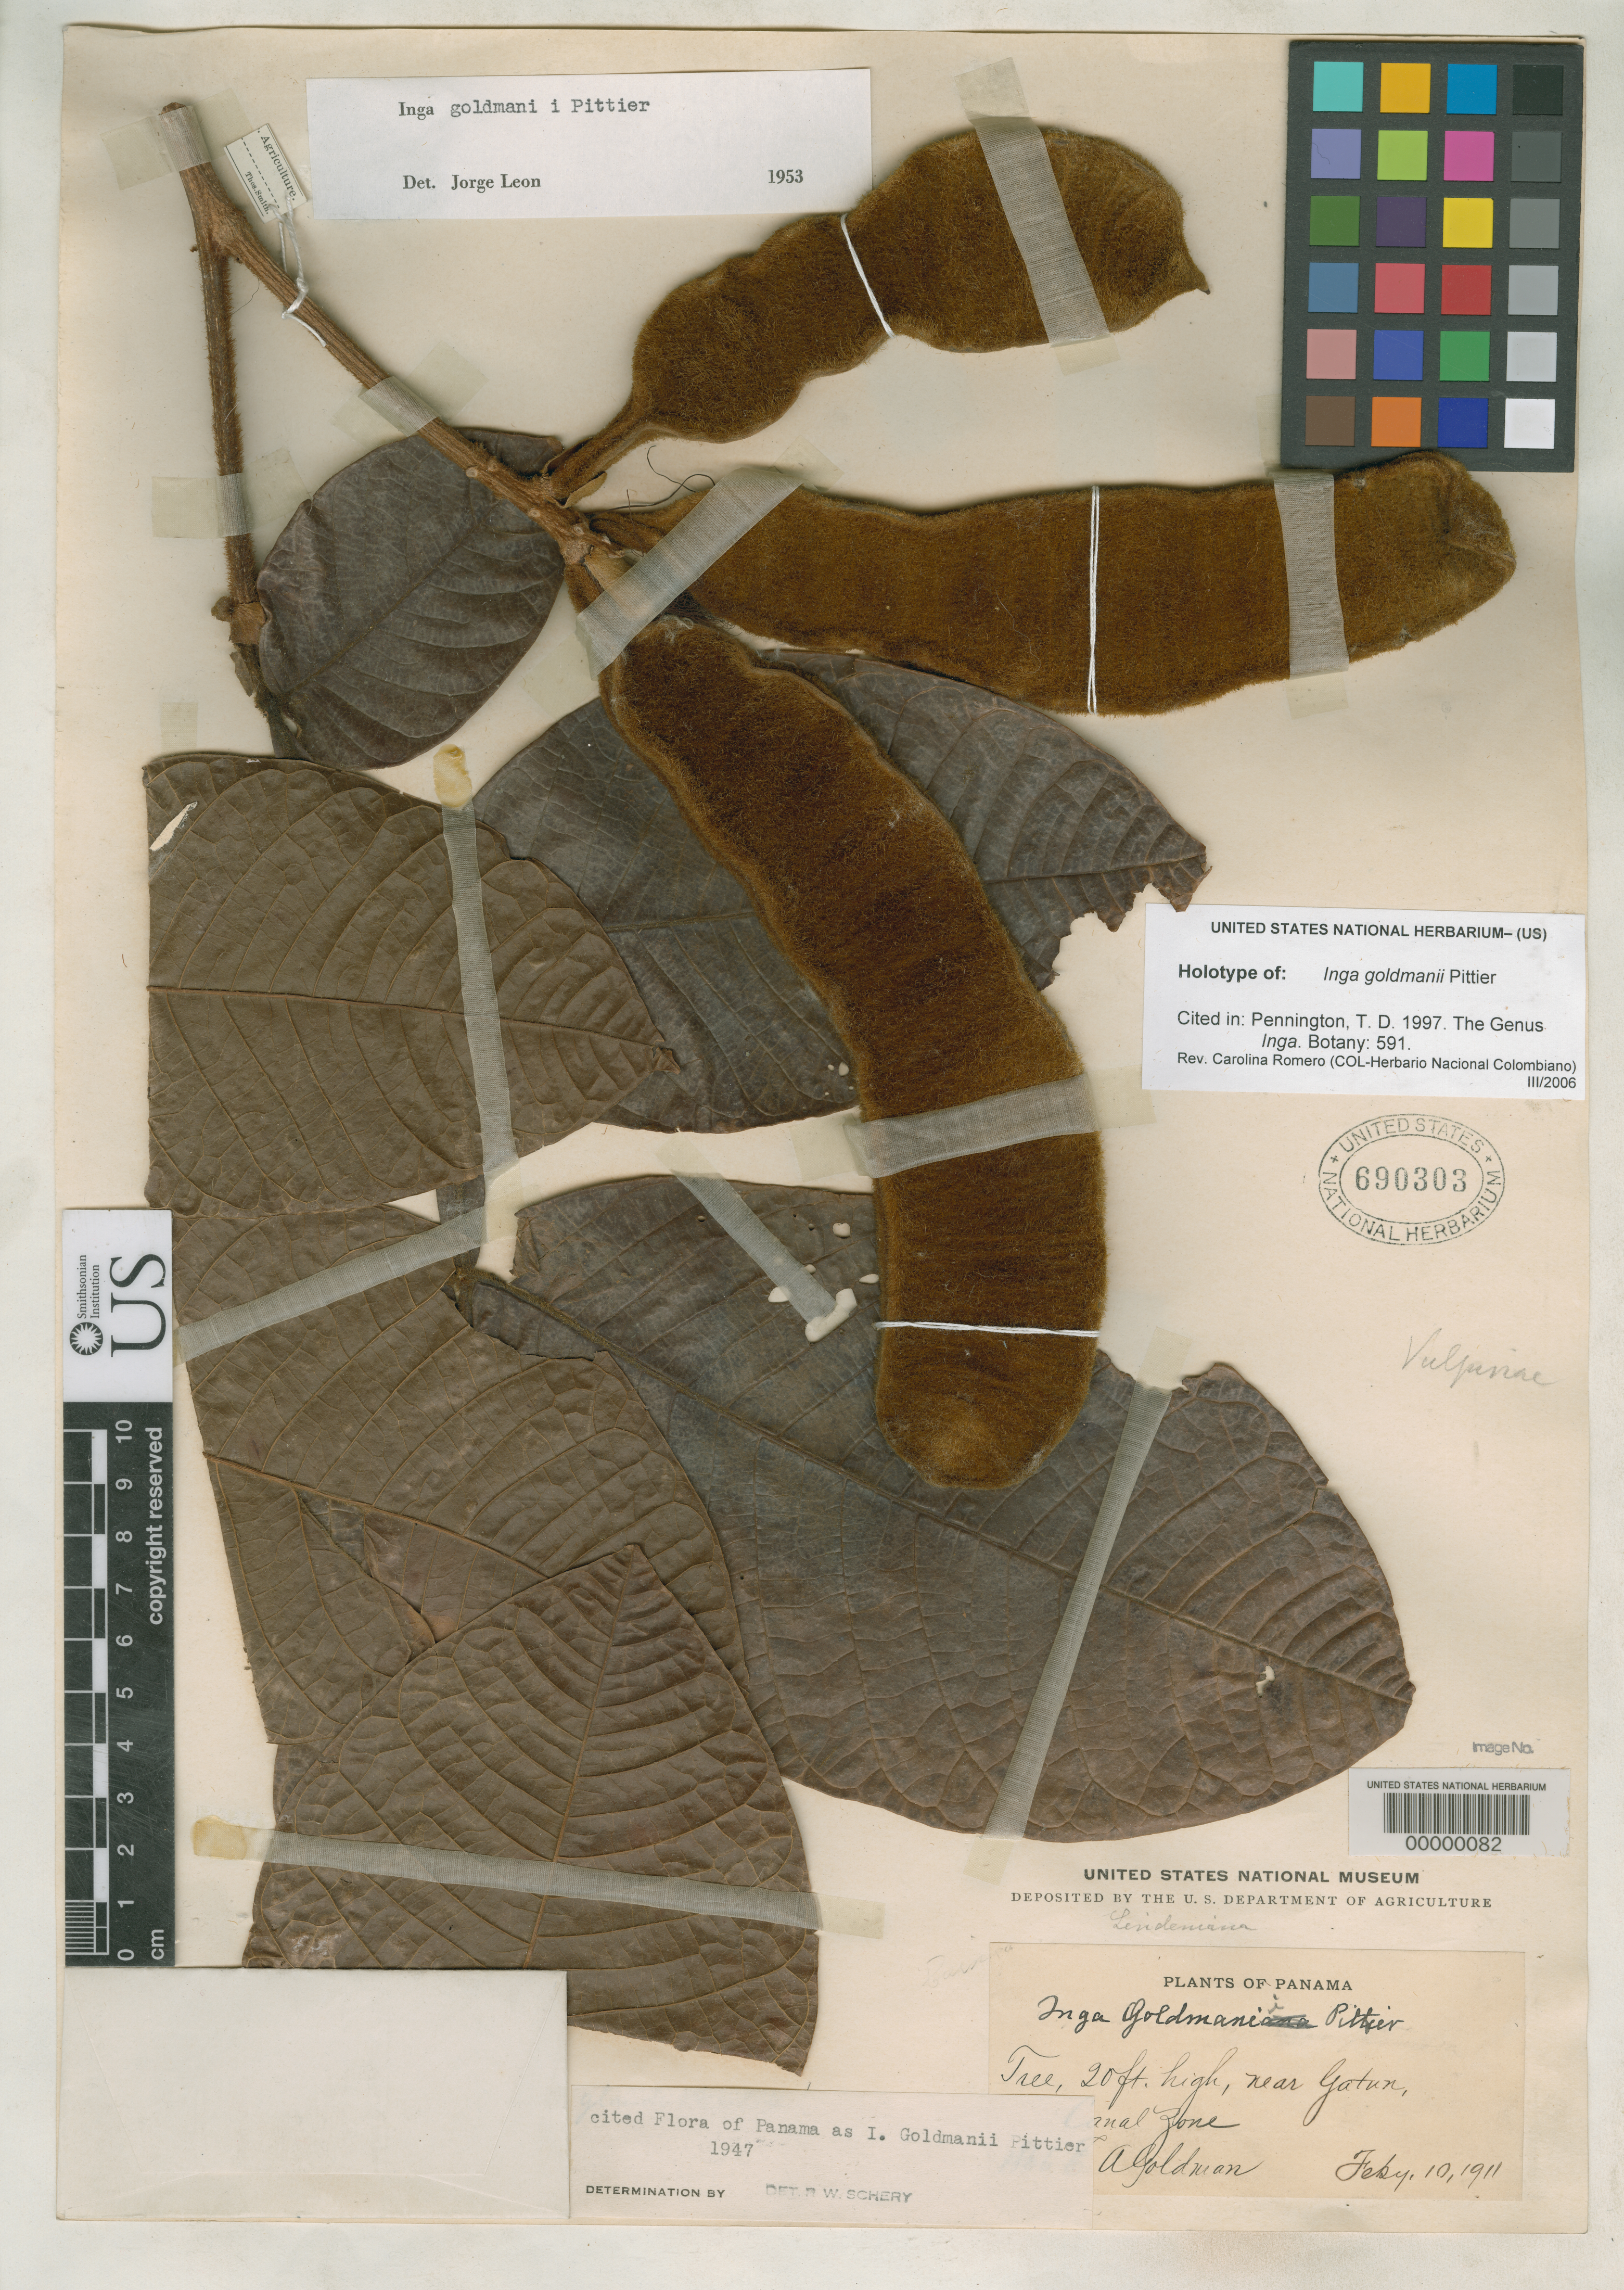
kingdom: Plantae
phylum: Tracheophyta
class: Magnoliopsida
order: Fabales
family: Fabaceae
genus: Inga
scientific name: Inga goldmanii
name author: Pittier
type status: Holotype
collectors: E. A. Goldman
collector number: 1866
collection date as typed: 10 Feb 1911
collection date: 1911-02-10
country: Panama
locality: Near Gatun.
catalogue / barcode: US 690303